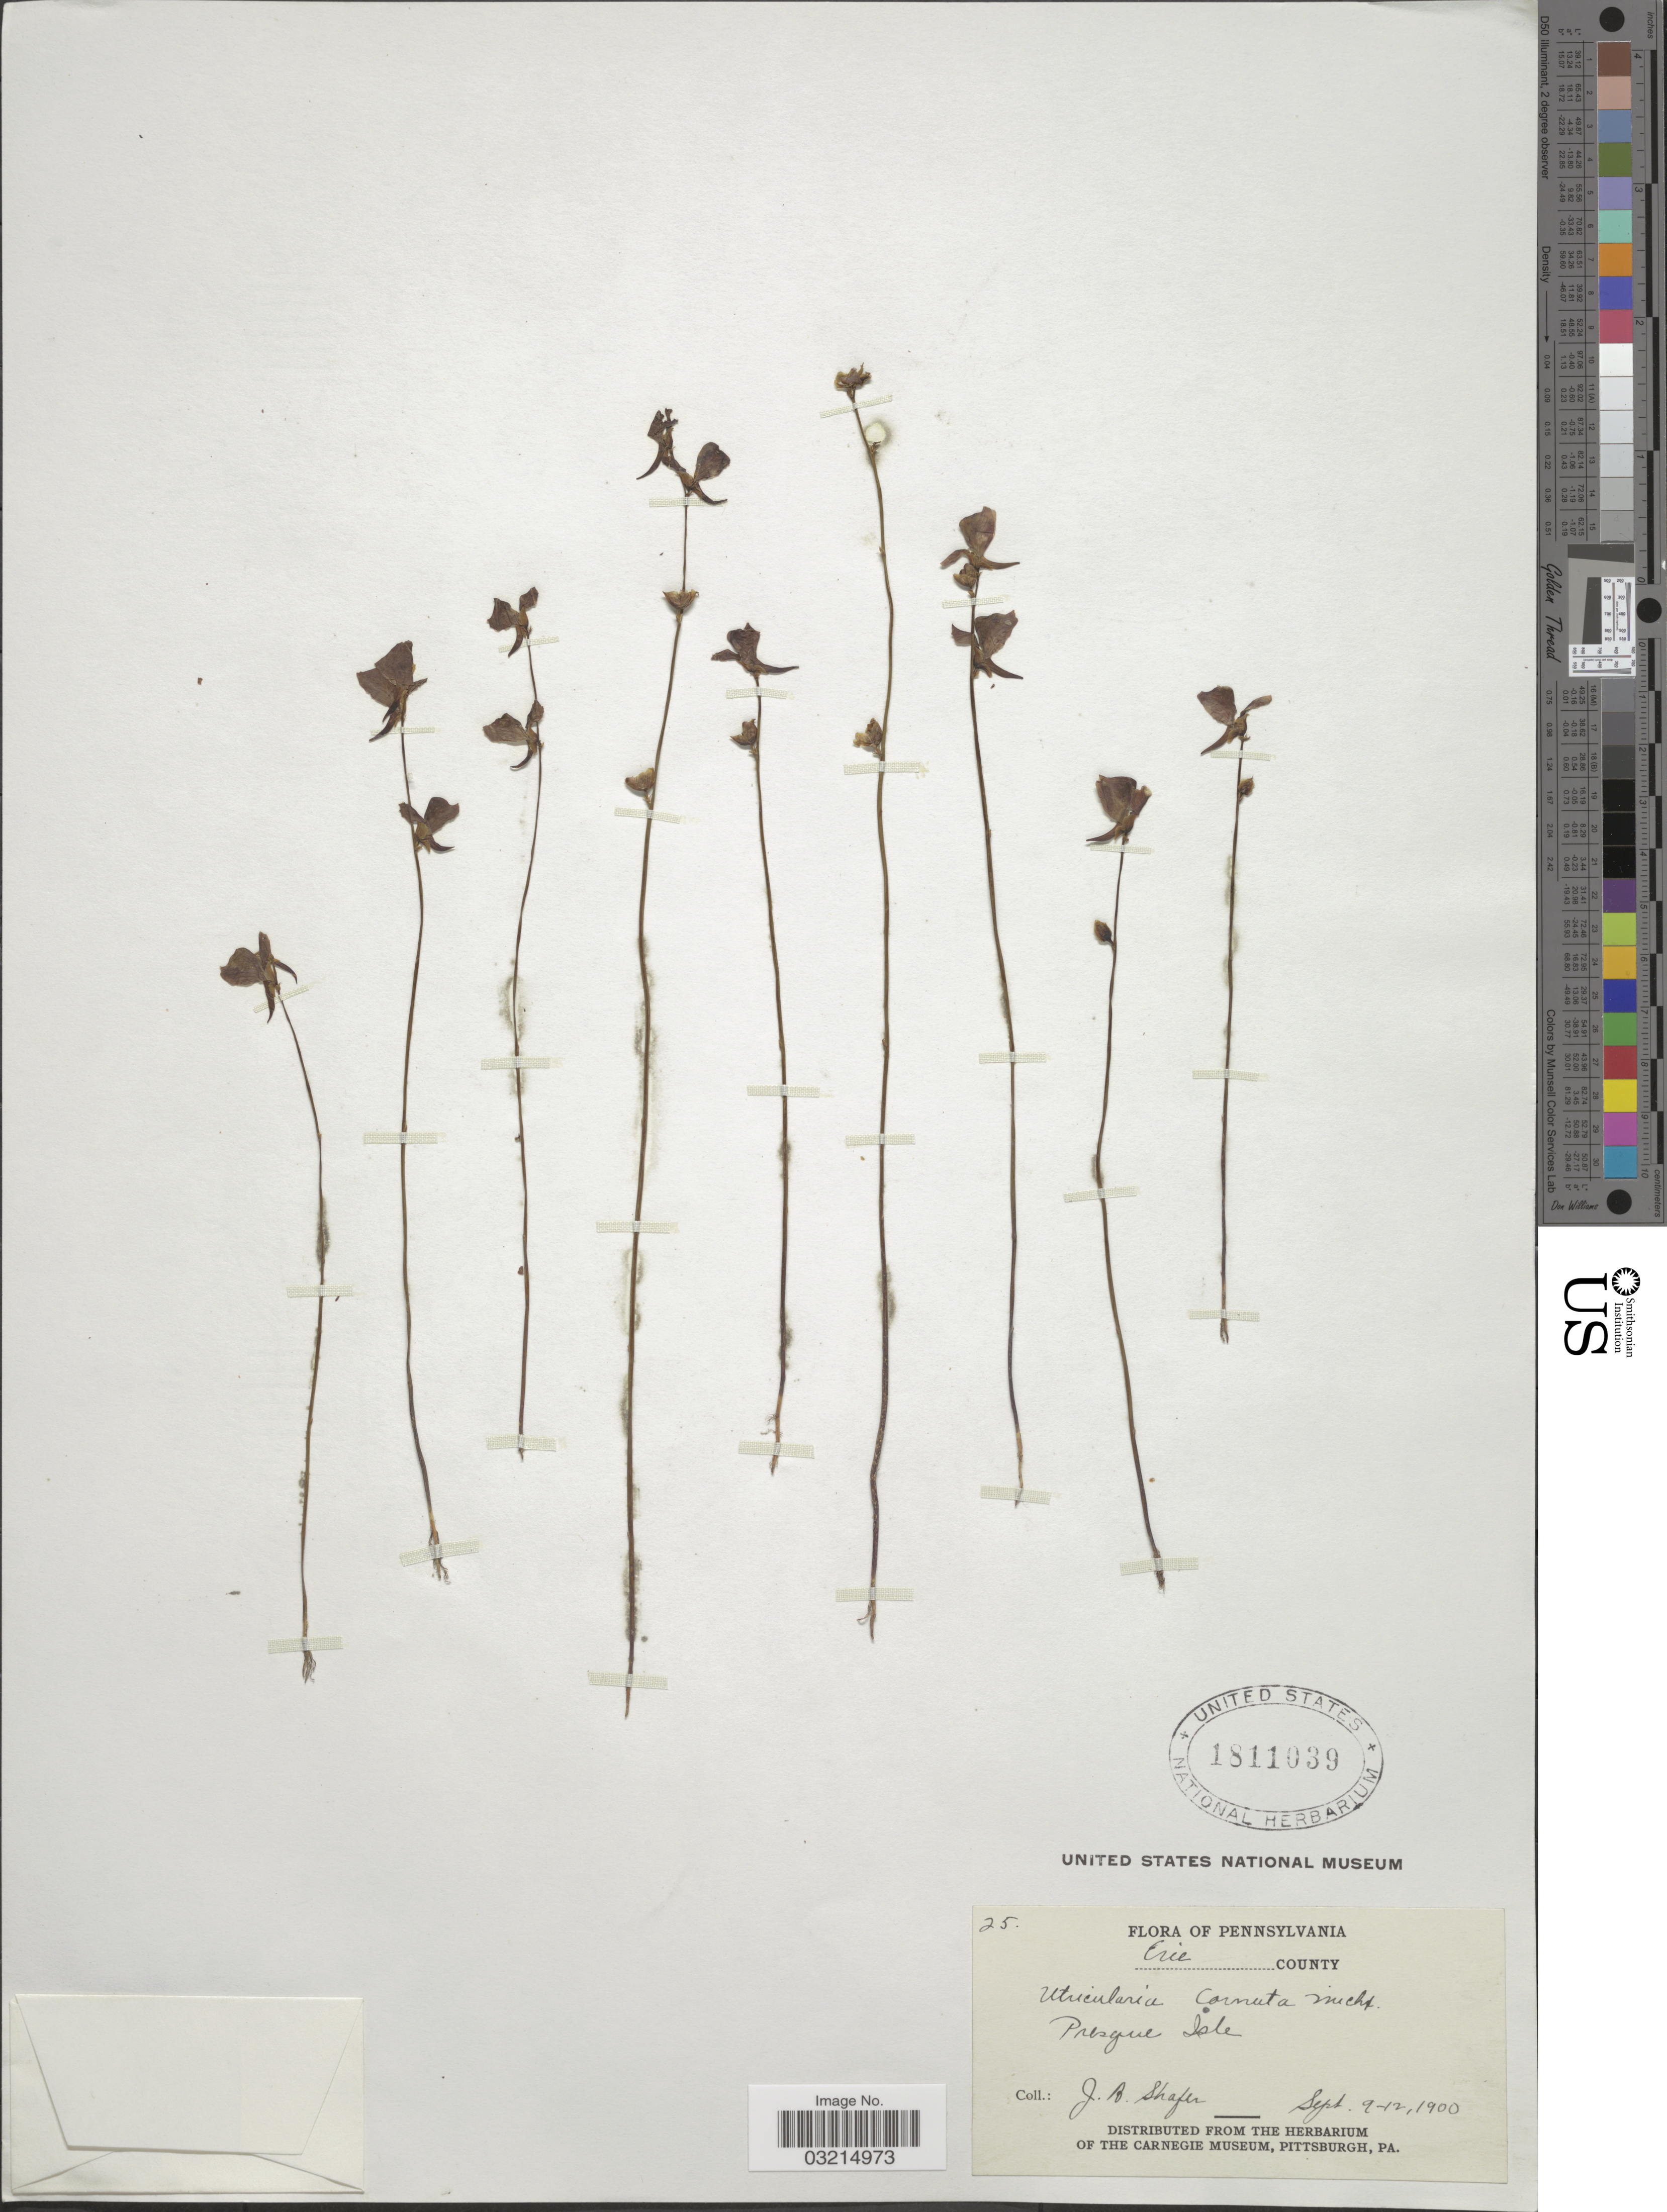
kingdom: Plantae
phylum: Tracheophyta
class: Magnoliopsida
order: Lamiales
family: Lentibulariaceae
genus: Utricularia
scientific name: Utricularia cornuta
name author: Michx.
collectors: J. A. Shafer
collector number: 25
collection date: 1900-09-09/1900-09-12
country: United States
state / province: Pennsylvania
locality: Erie County. Presque Isle.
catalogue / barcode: US 1811039